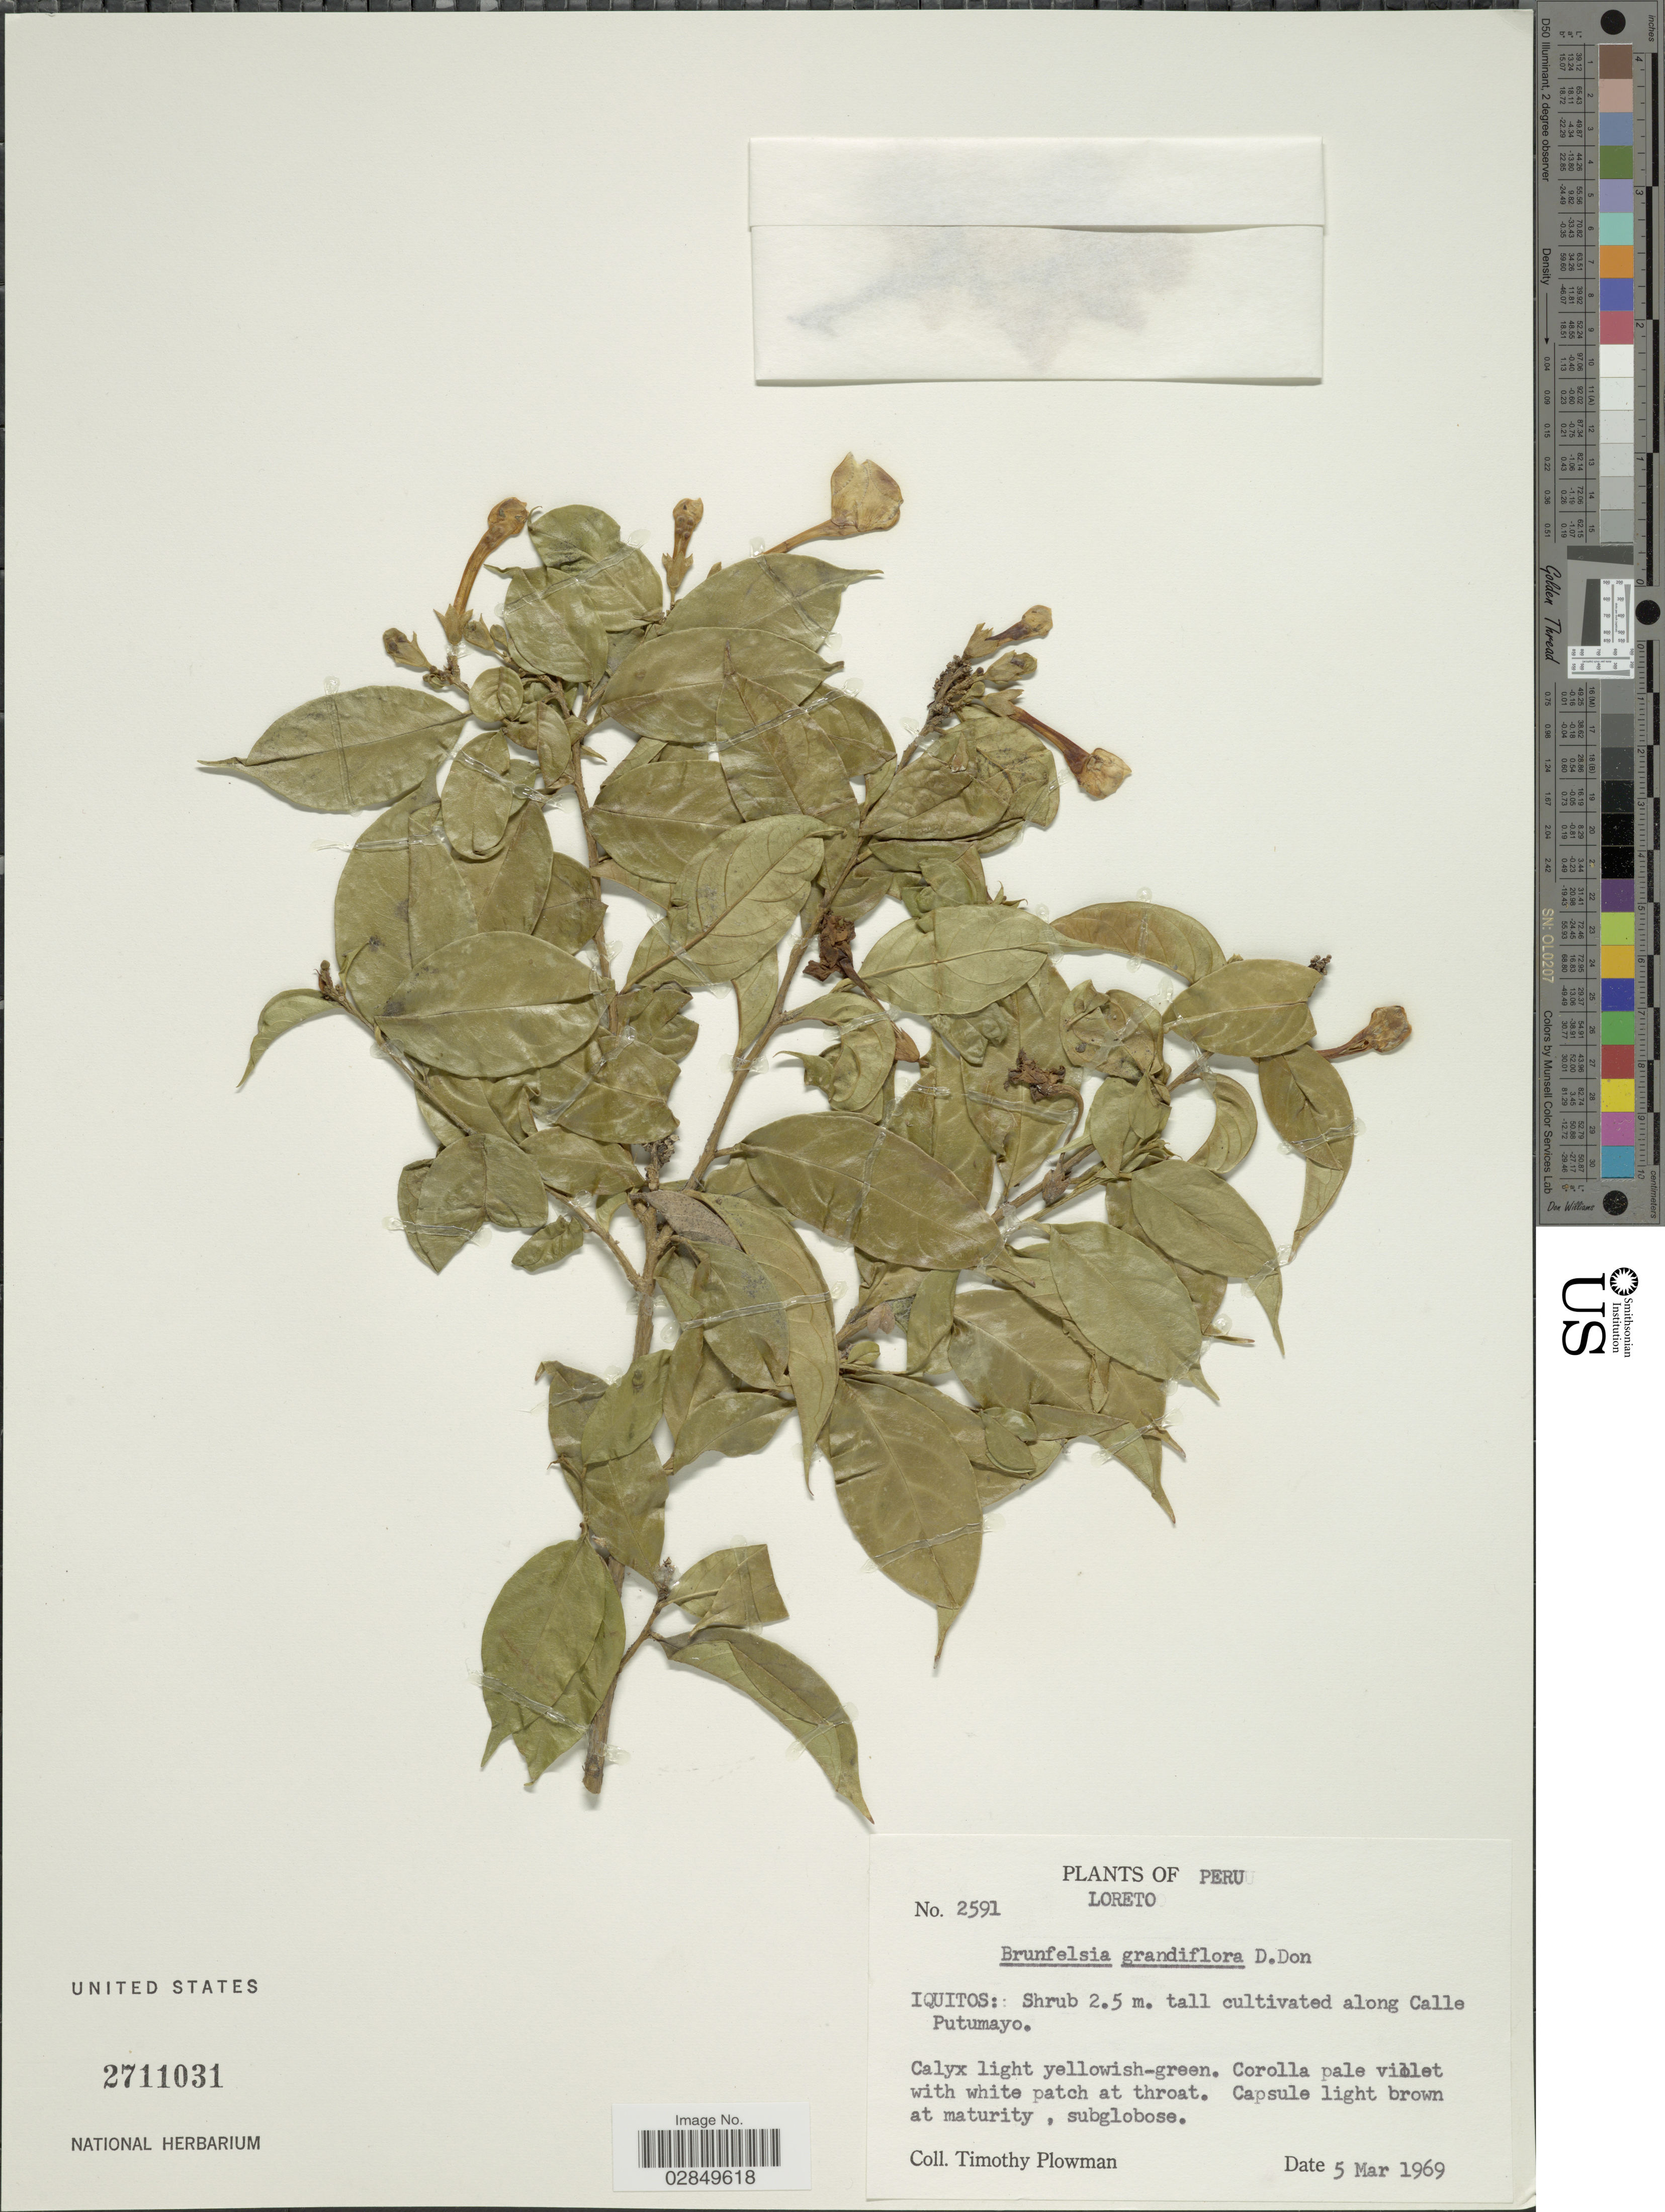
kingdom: Plantae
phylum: Tracheophyta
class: Magnoliopsida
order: Solanales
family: Solanaceae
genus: Brunfelsia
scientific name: Brunfelsia grandiflora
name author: D. Don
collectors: T. Plowman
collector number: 2591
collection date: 1969-03-05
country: Peru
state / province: Loreto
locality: Iquitos. cultivated along Calle Putumayo.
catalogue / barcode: US 2711031